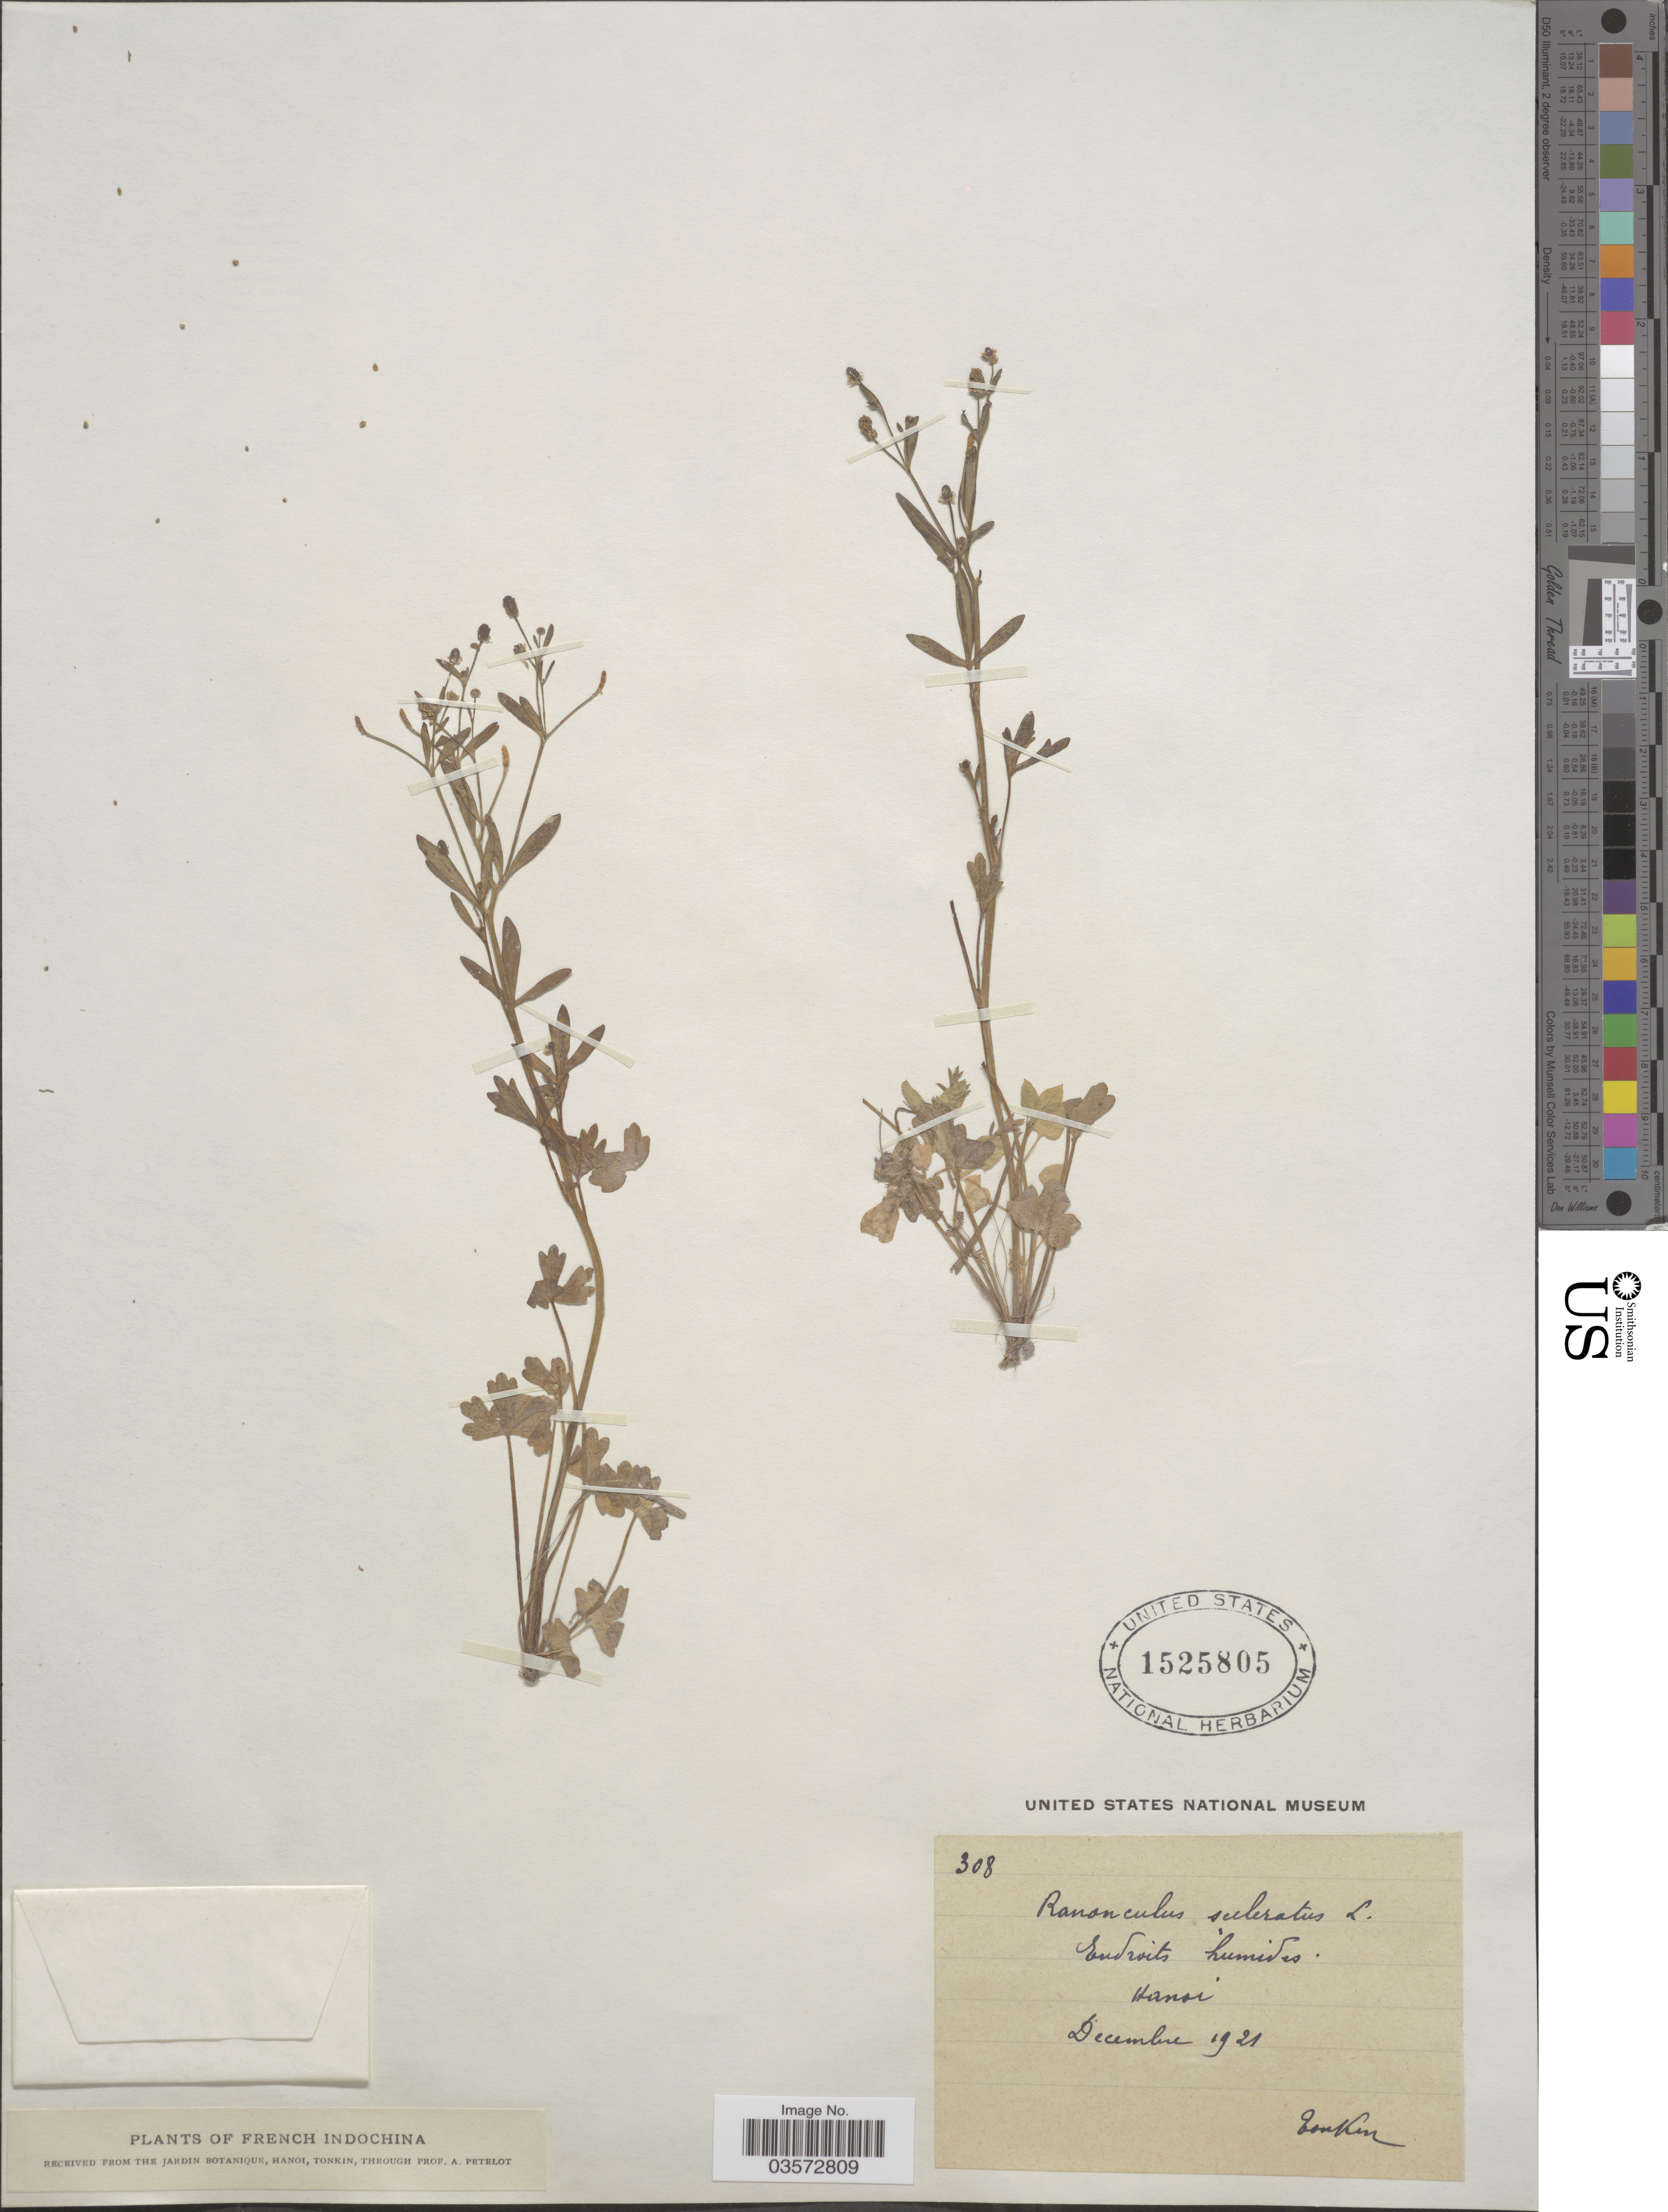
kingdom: Plantae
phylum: Tracheophyta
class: Magnoliopsida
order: Ranunculales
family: Ranunculaceae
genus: Ranunculus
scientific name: Ranunculus sceleratus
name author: L.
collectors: Pételot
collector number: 308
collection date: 1921-12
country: Vietnam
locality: French Indochina. Hanoi.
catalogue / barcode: US 1525805